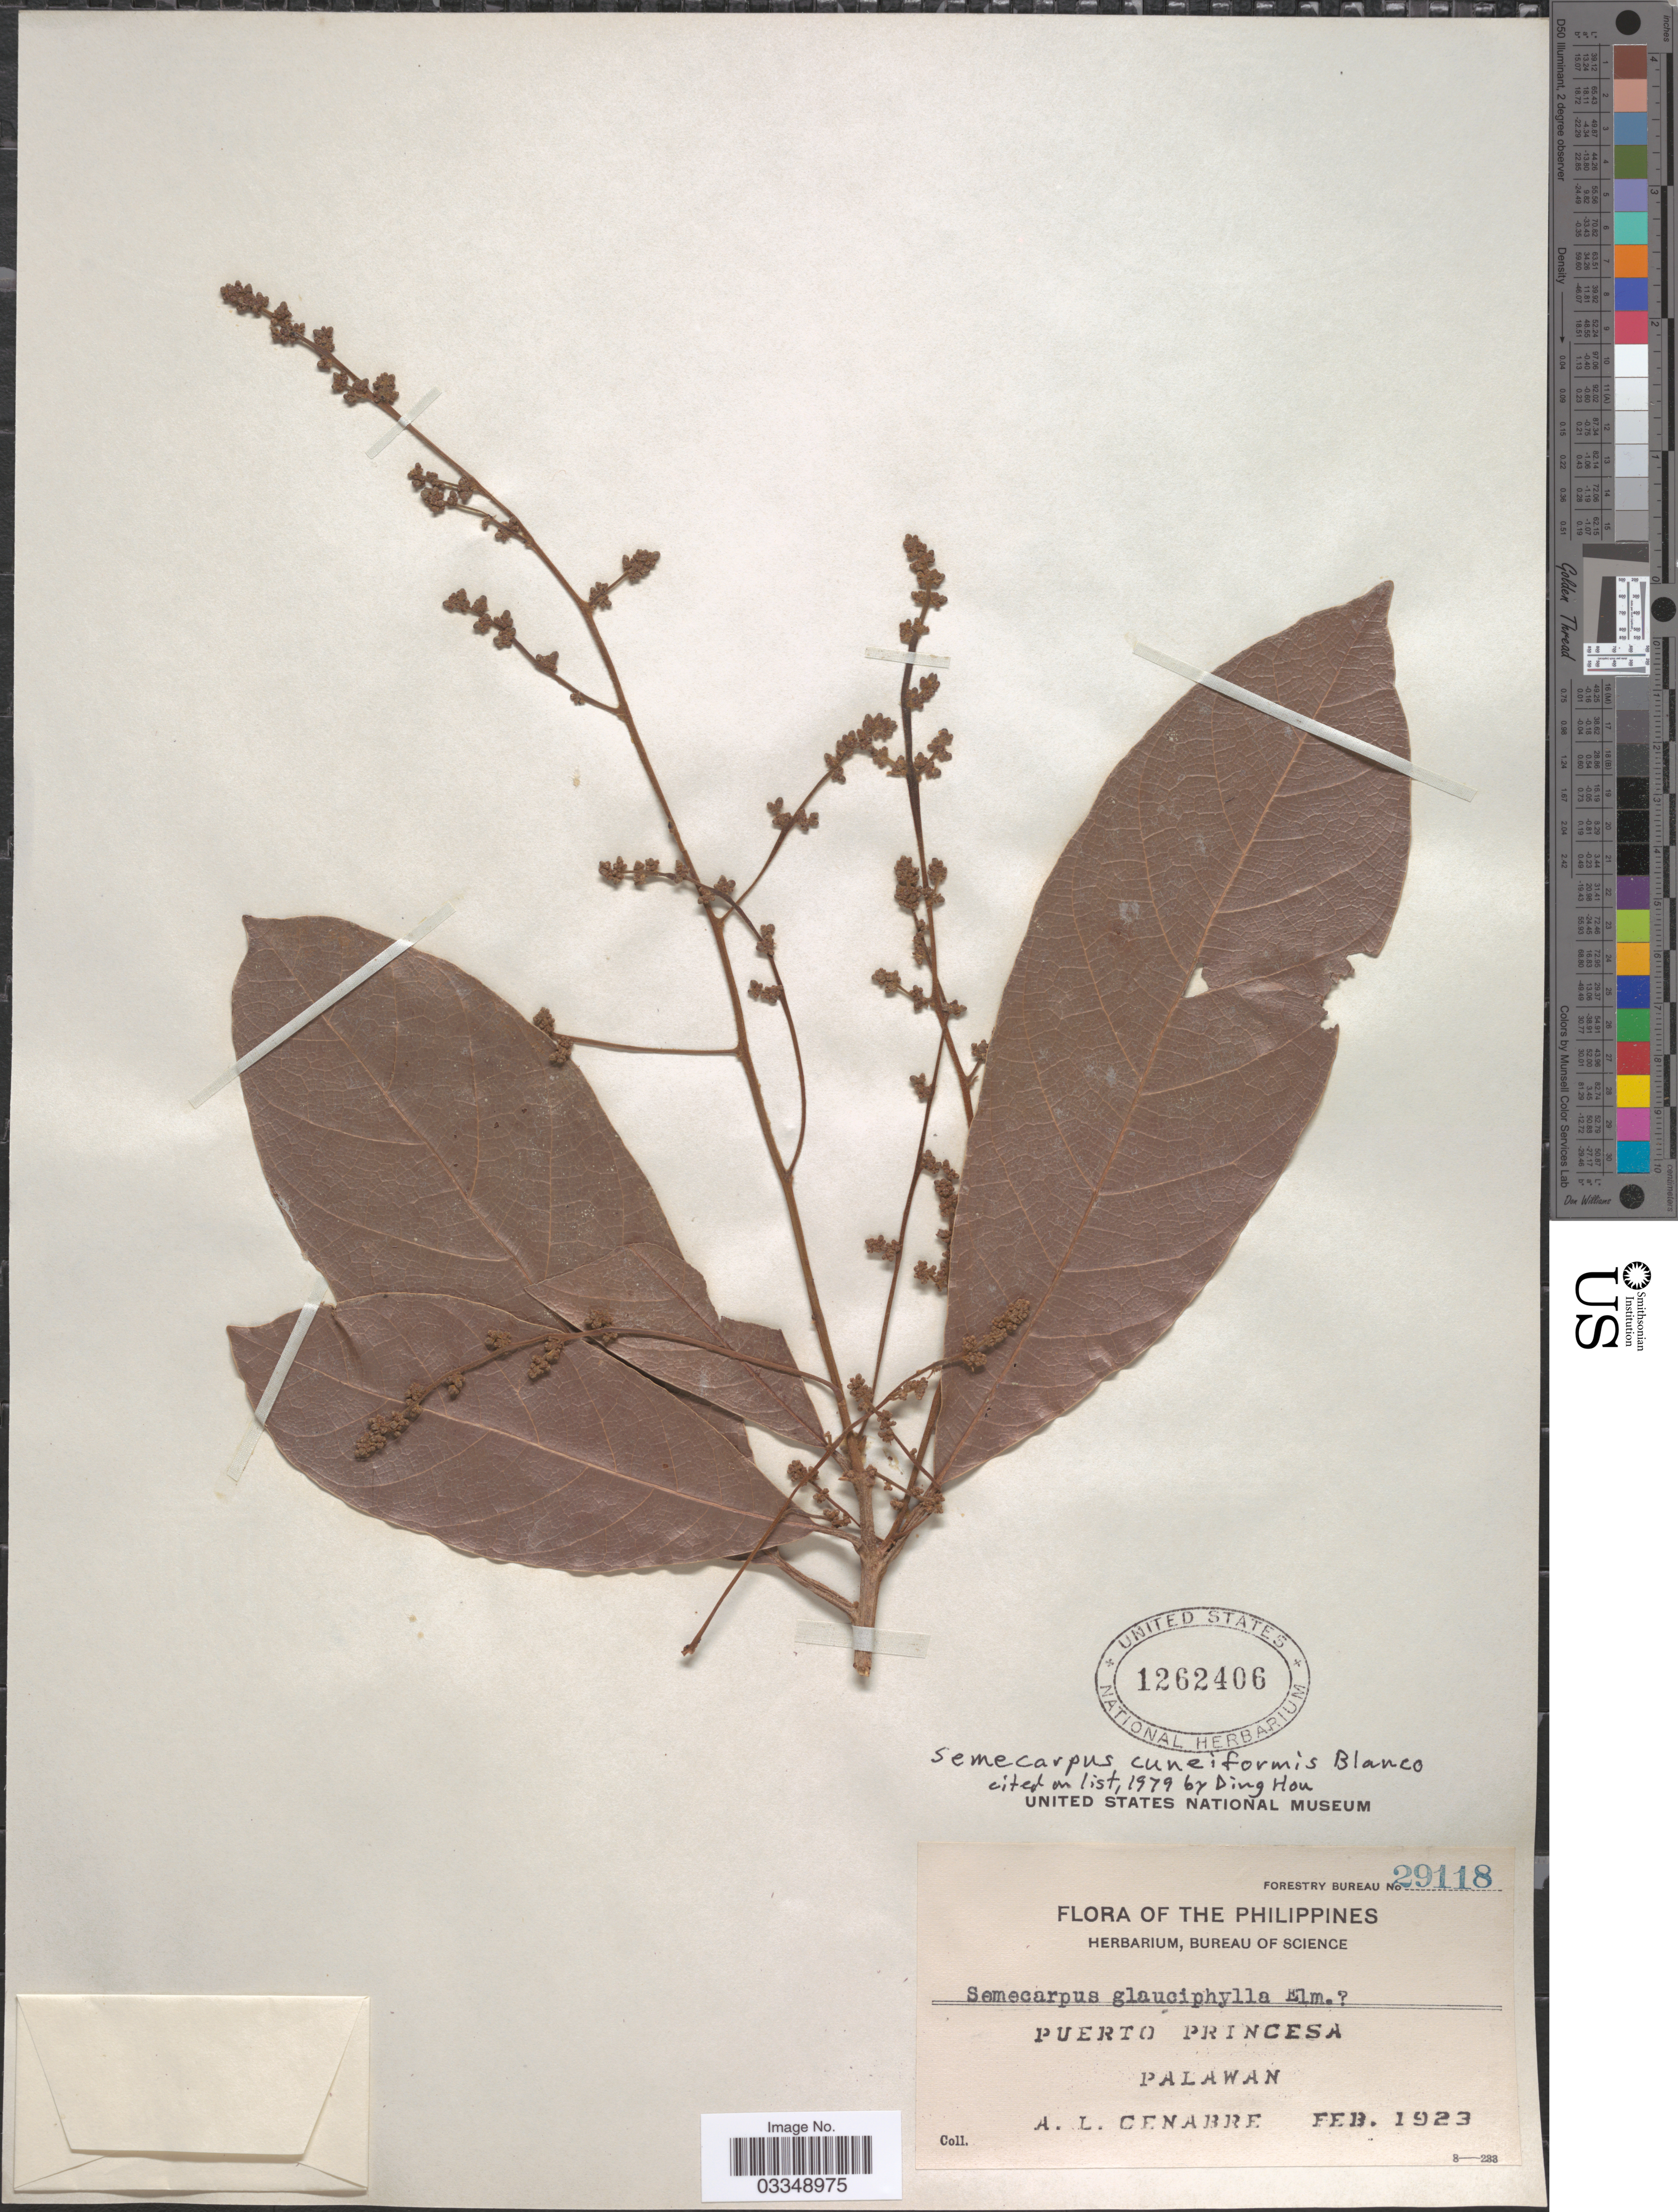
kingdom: Plantae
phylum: Tracheophyta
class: Magnoliopsida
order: Sapindales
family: Anacardiaceae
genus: Semecarpus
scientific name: Semecarpus cuneiformis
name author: Blanco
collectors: A. Cenabre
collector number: Forestry Bureau 29118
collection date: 1923-02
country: Philippines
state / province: Mimaropa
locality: Puerto Princesa. Palawan.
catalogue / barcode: US 1262406